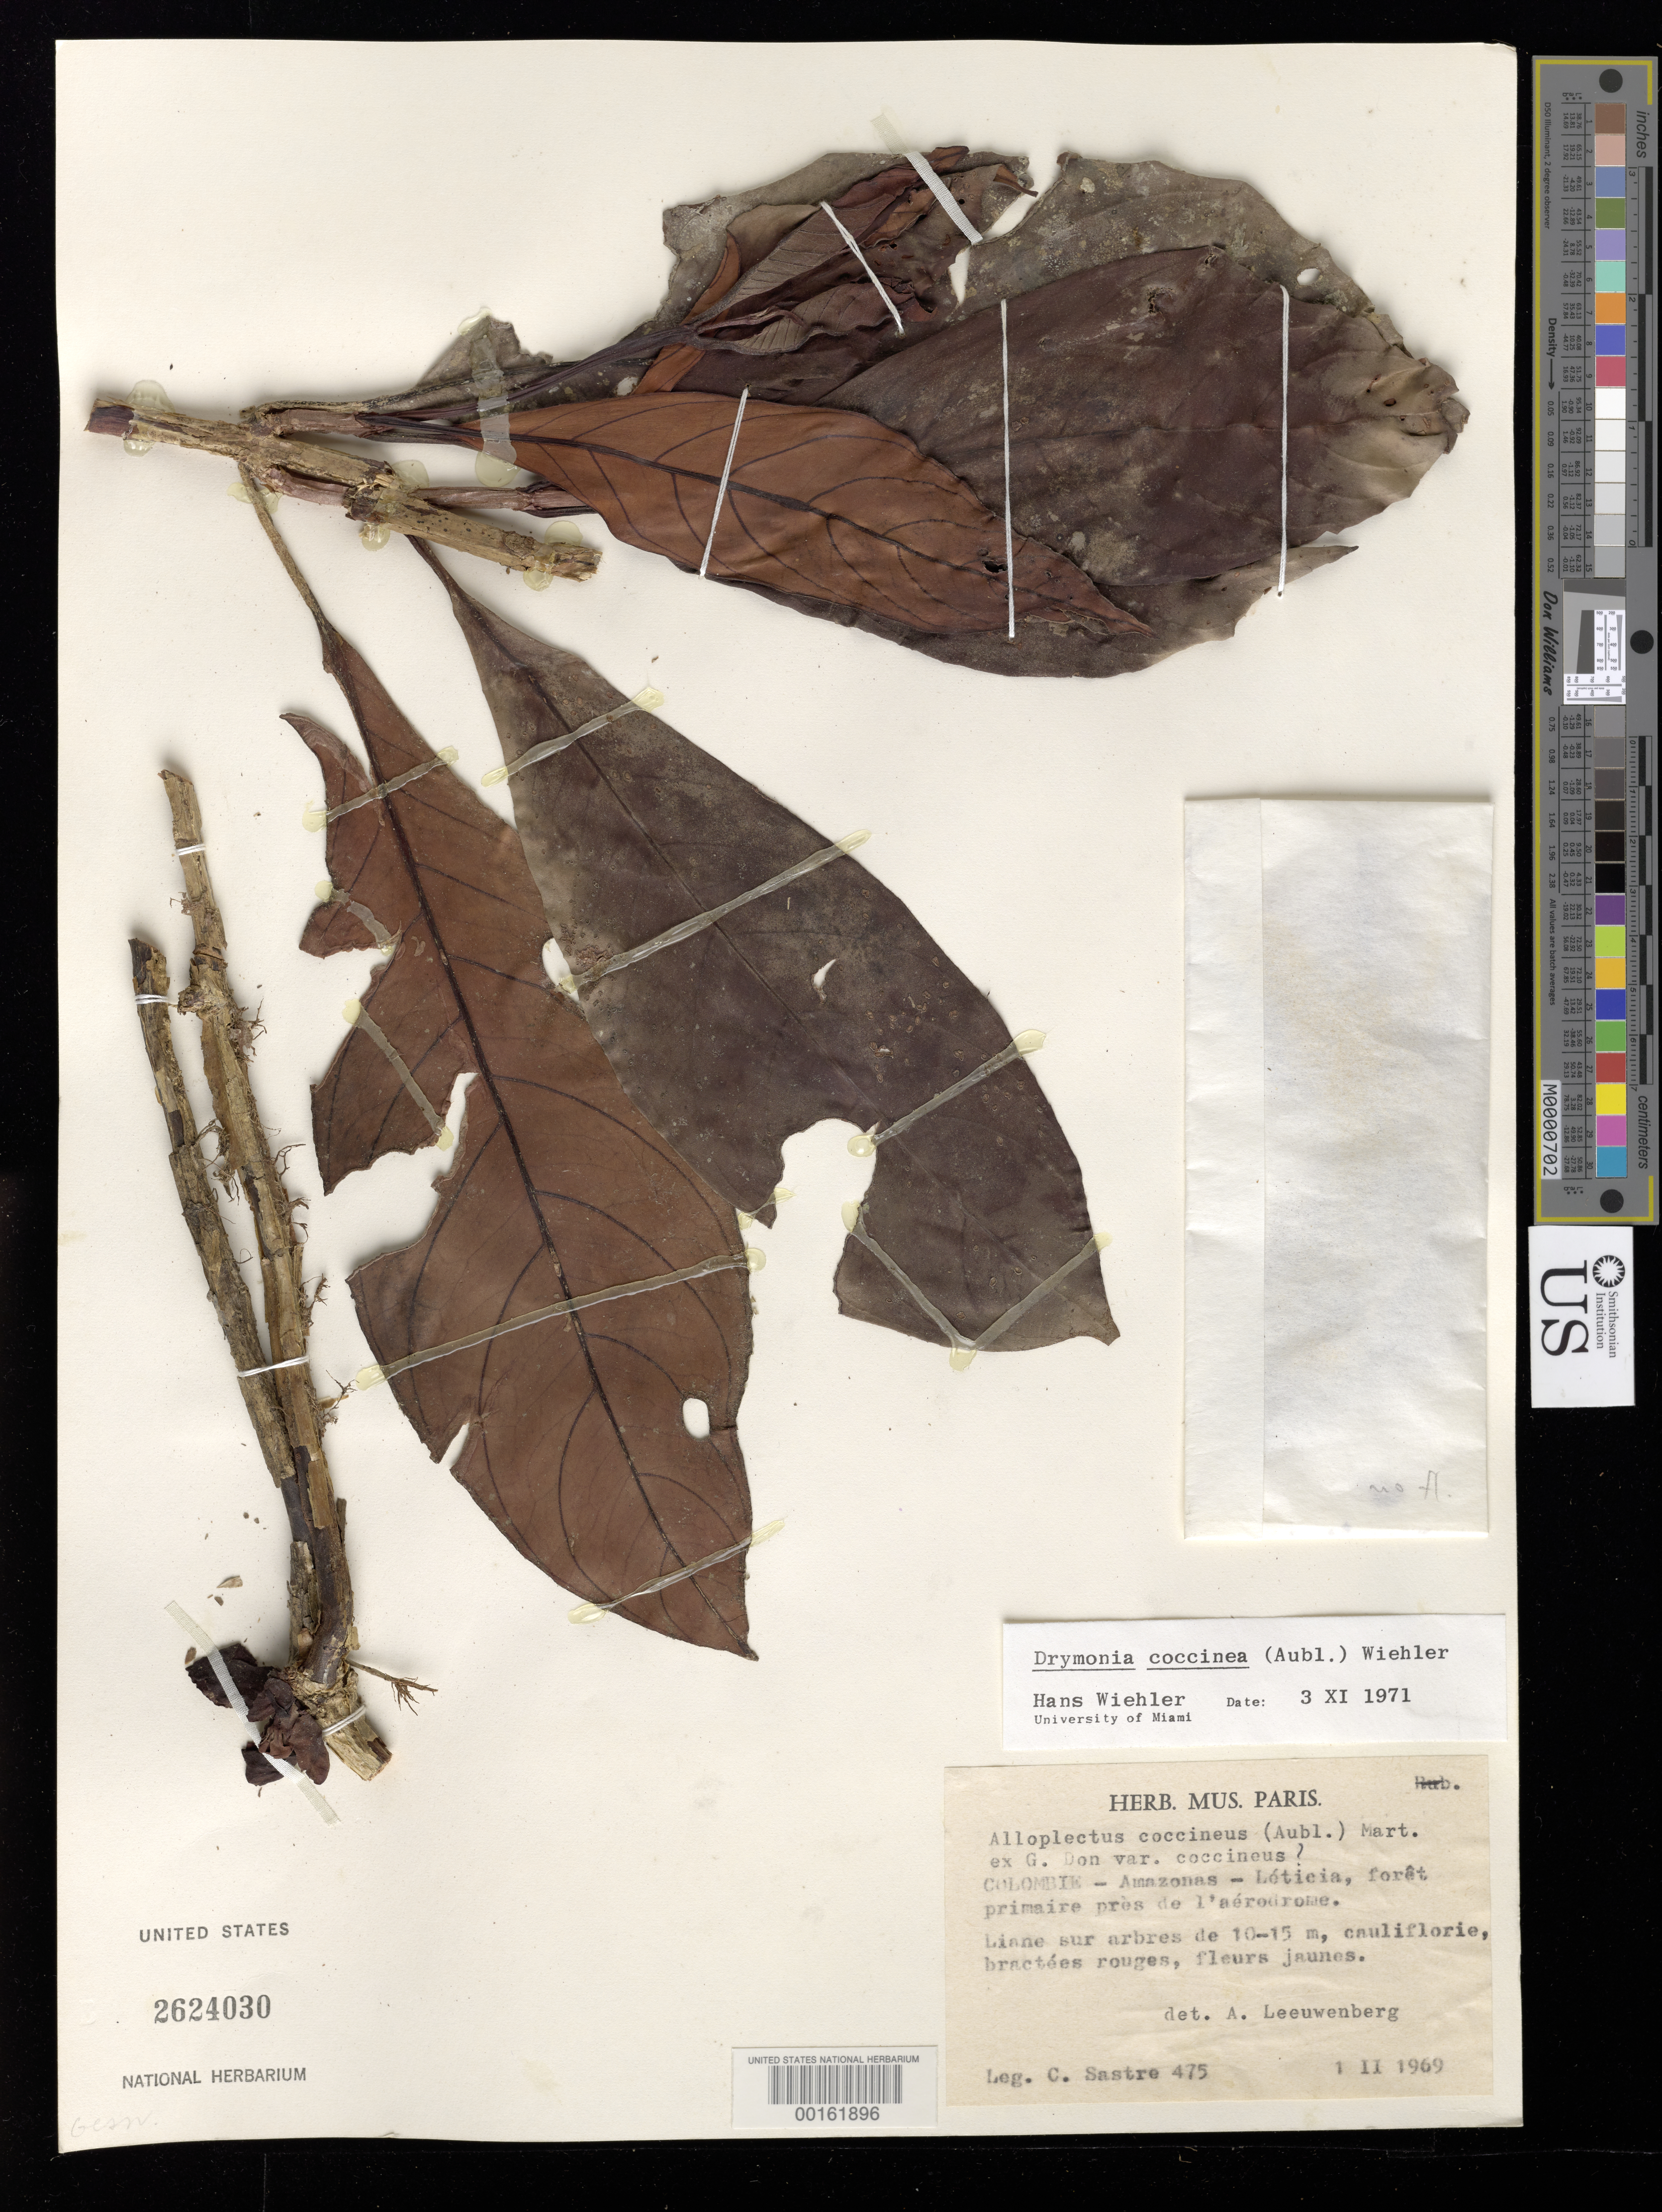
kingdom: Plantae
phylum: Tracheophyta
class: Magnoliopsida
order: Lamiales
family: Gesneriaceae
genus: Drymonia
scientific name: Drymonia coccinea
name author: (Aubl.) Wiehler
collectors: C. H. L. Sastre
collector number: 475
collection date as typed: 01 Feb 1969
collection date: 1969-02-01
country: Colombia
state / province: Amazônas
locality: Leticia, near the airdrome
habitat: Primary forest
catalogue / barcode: US 2624030